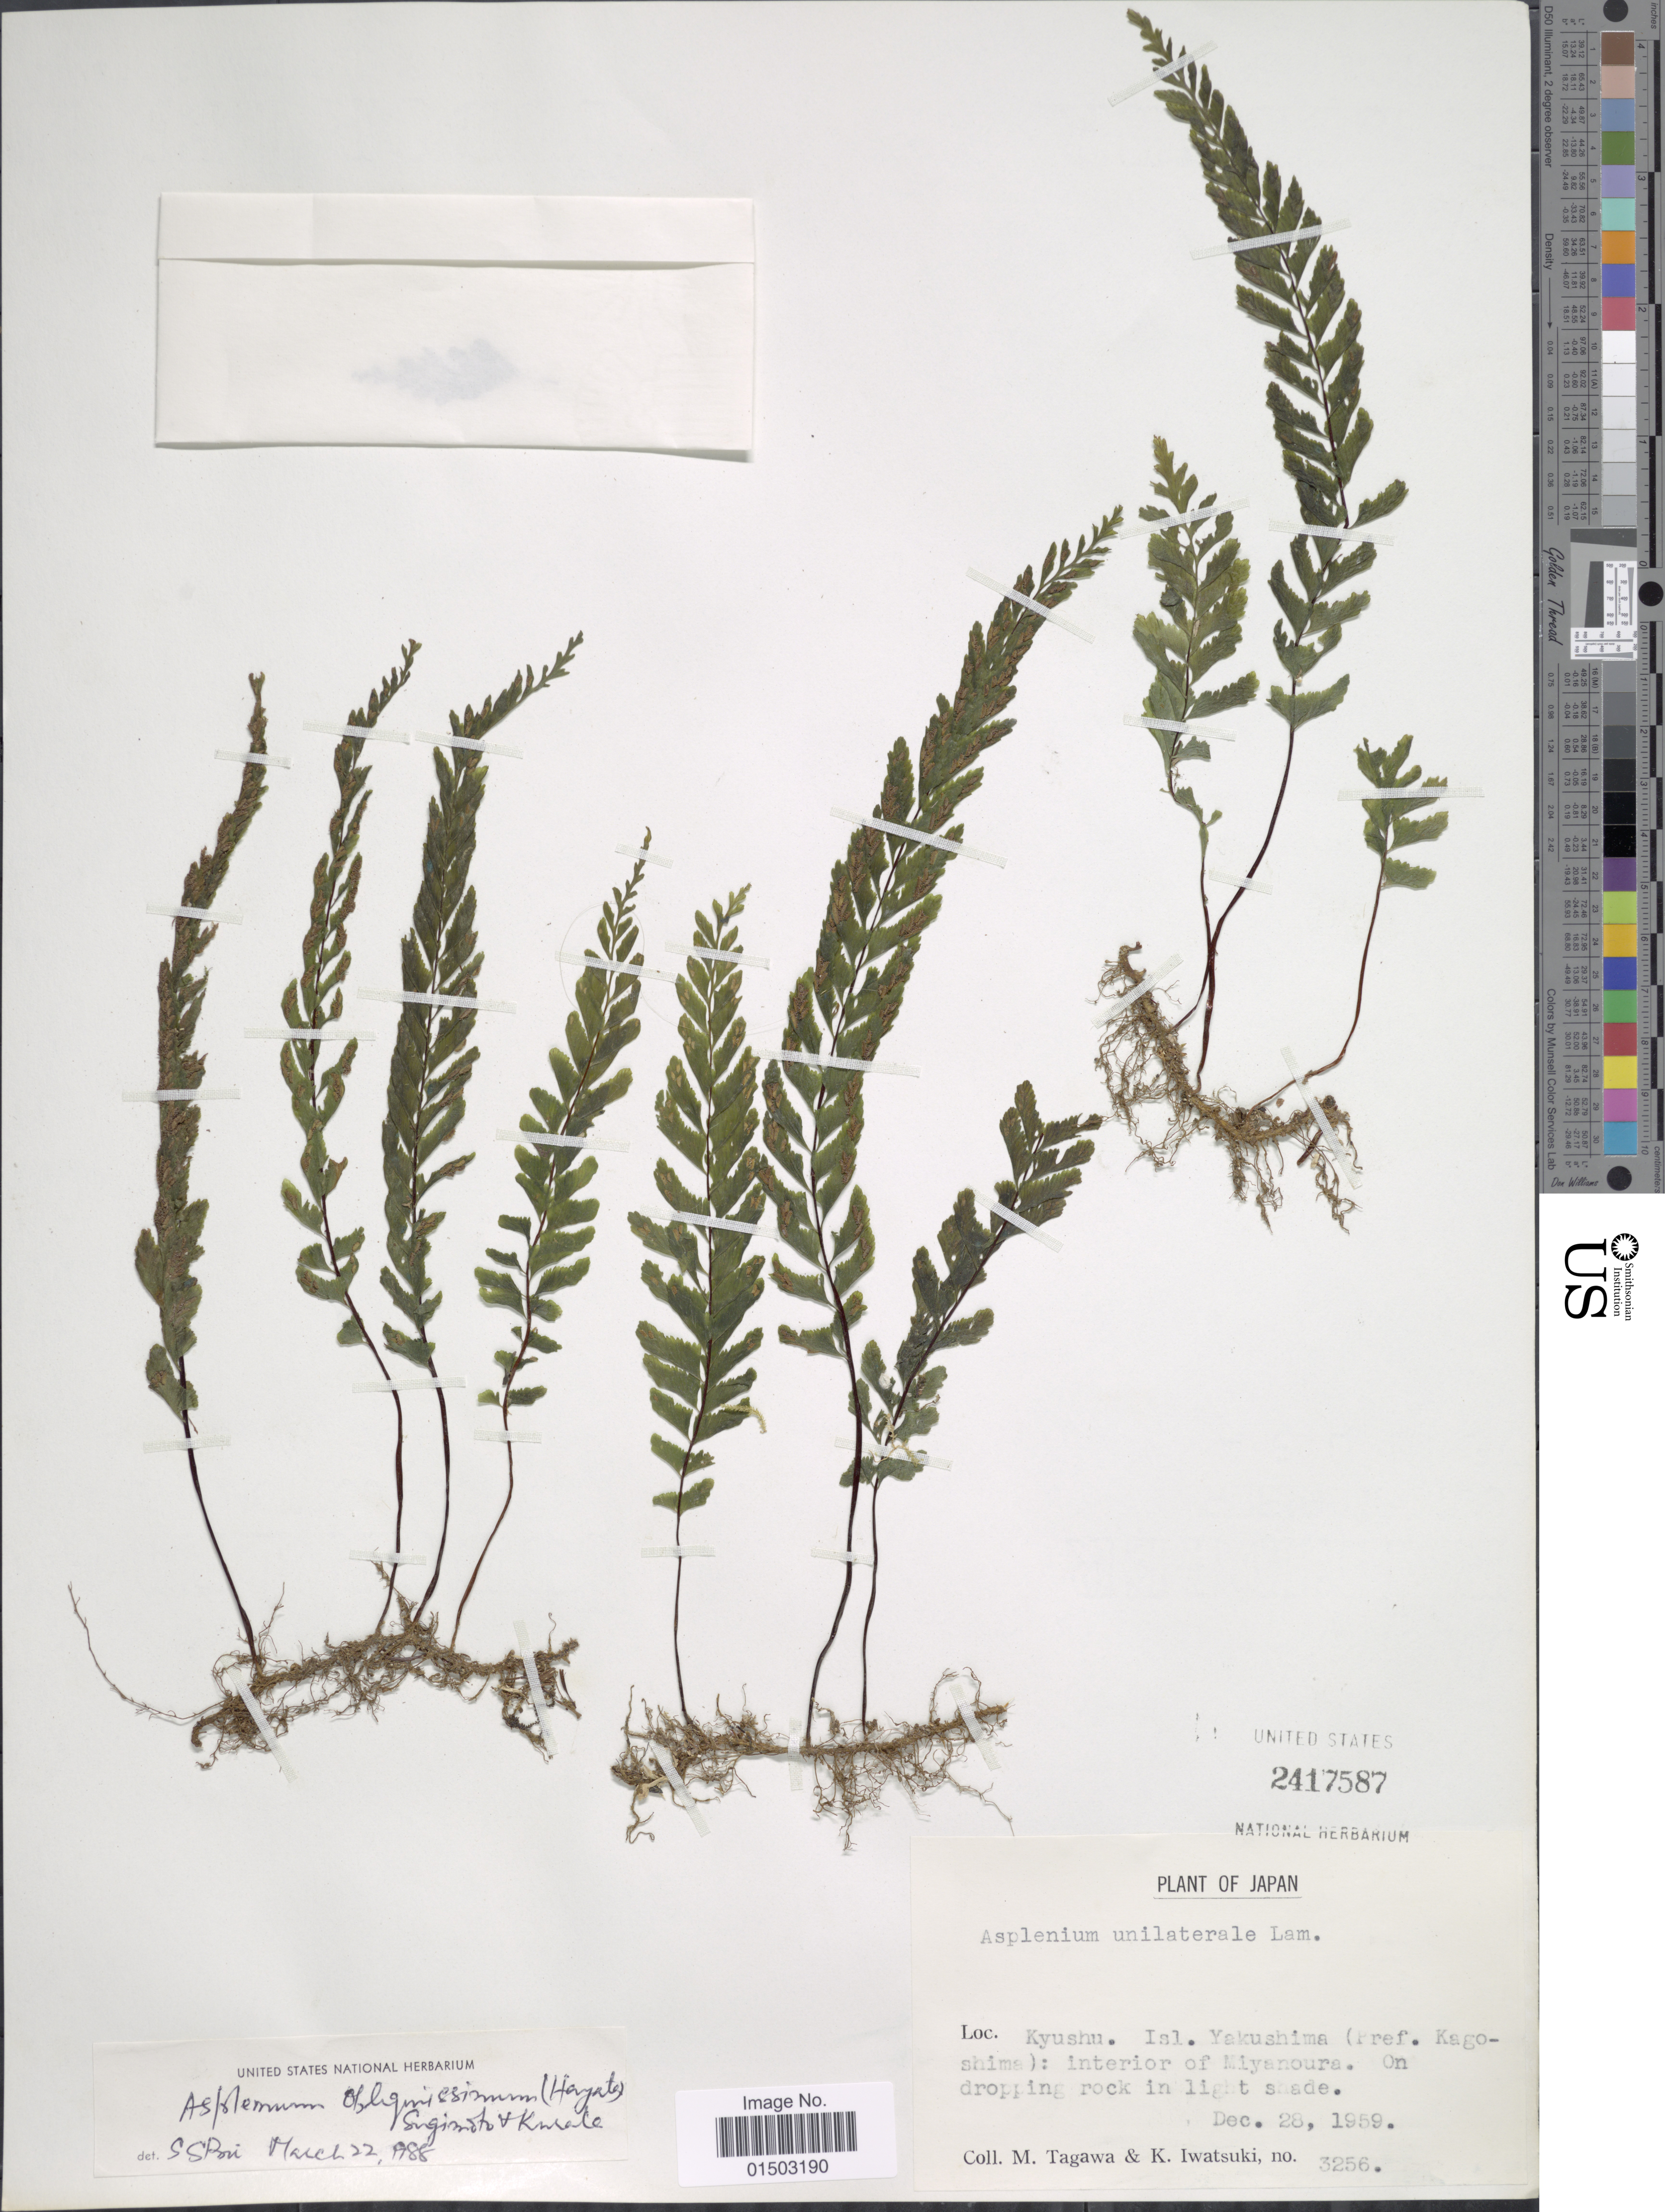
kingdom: Plantae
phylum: Tracheophyta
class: Polypodiopsida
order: Polypodiales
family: Aspleniaceae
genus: Hymenasplenium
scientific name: Hymenasplenium obliquissimum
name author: (Hayata) Sugim.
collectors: M. Tagawa & K. Iwatsuki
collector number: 3256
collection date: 1959-12-28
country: Japan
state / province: Kagosima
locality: Japan. Kyushu. Isl. Yakushima (Pref. Kagoshima): Interior of Miyanoura.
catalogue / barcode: US 2417587